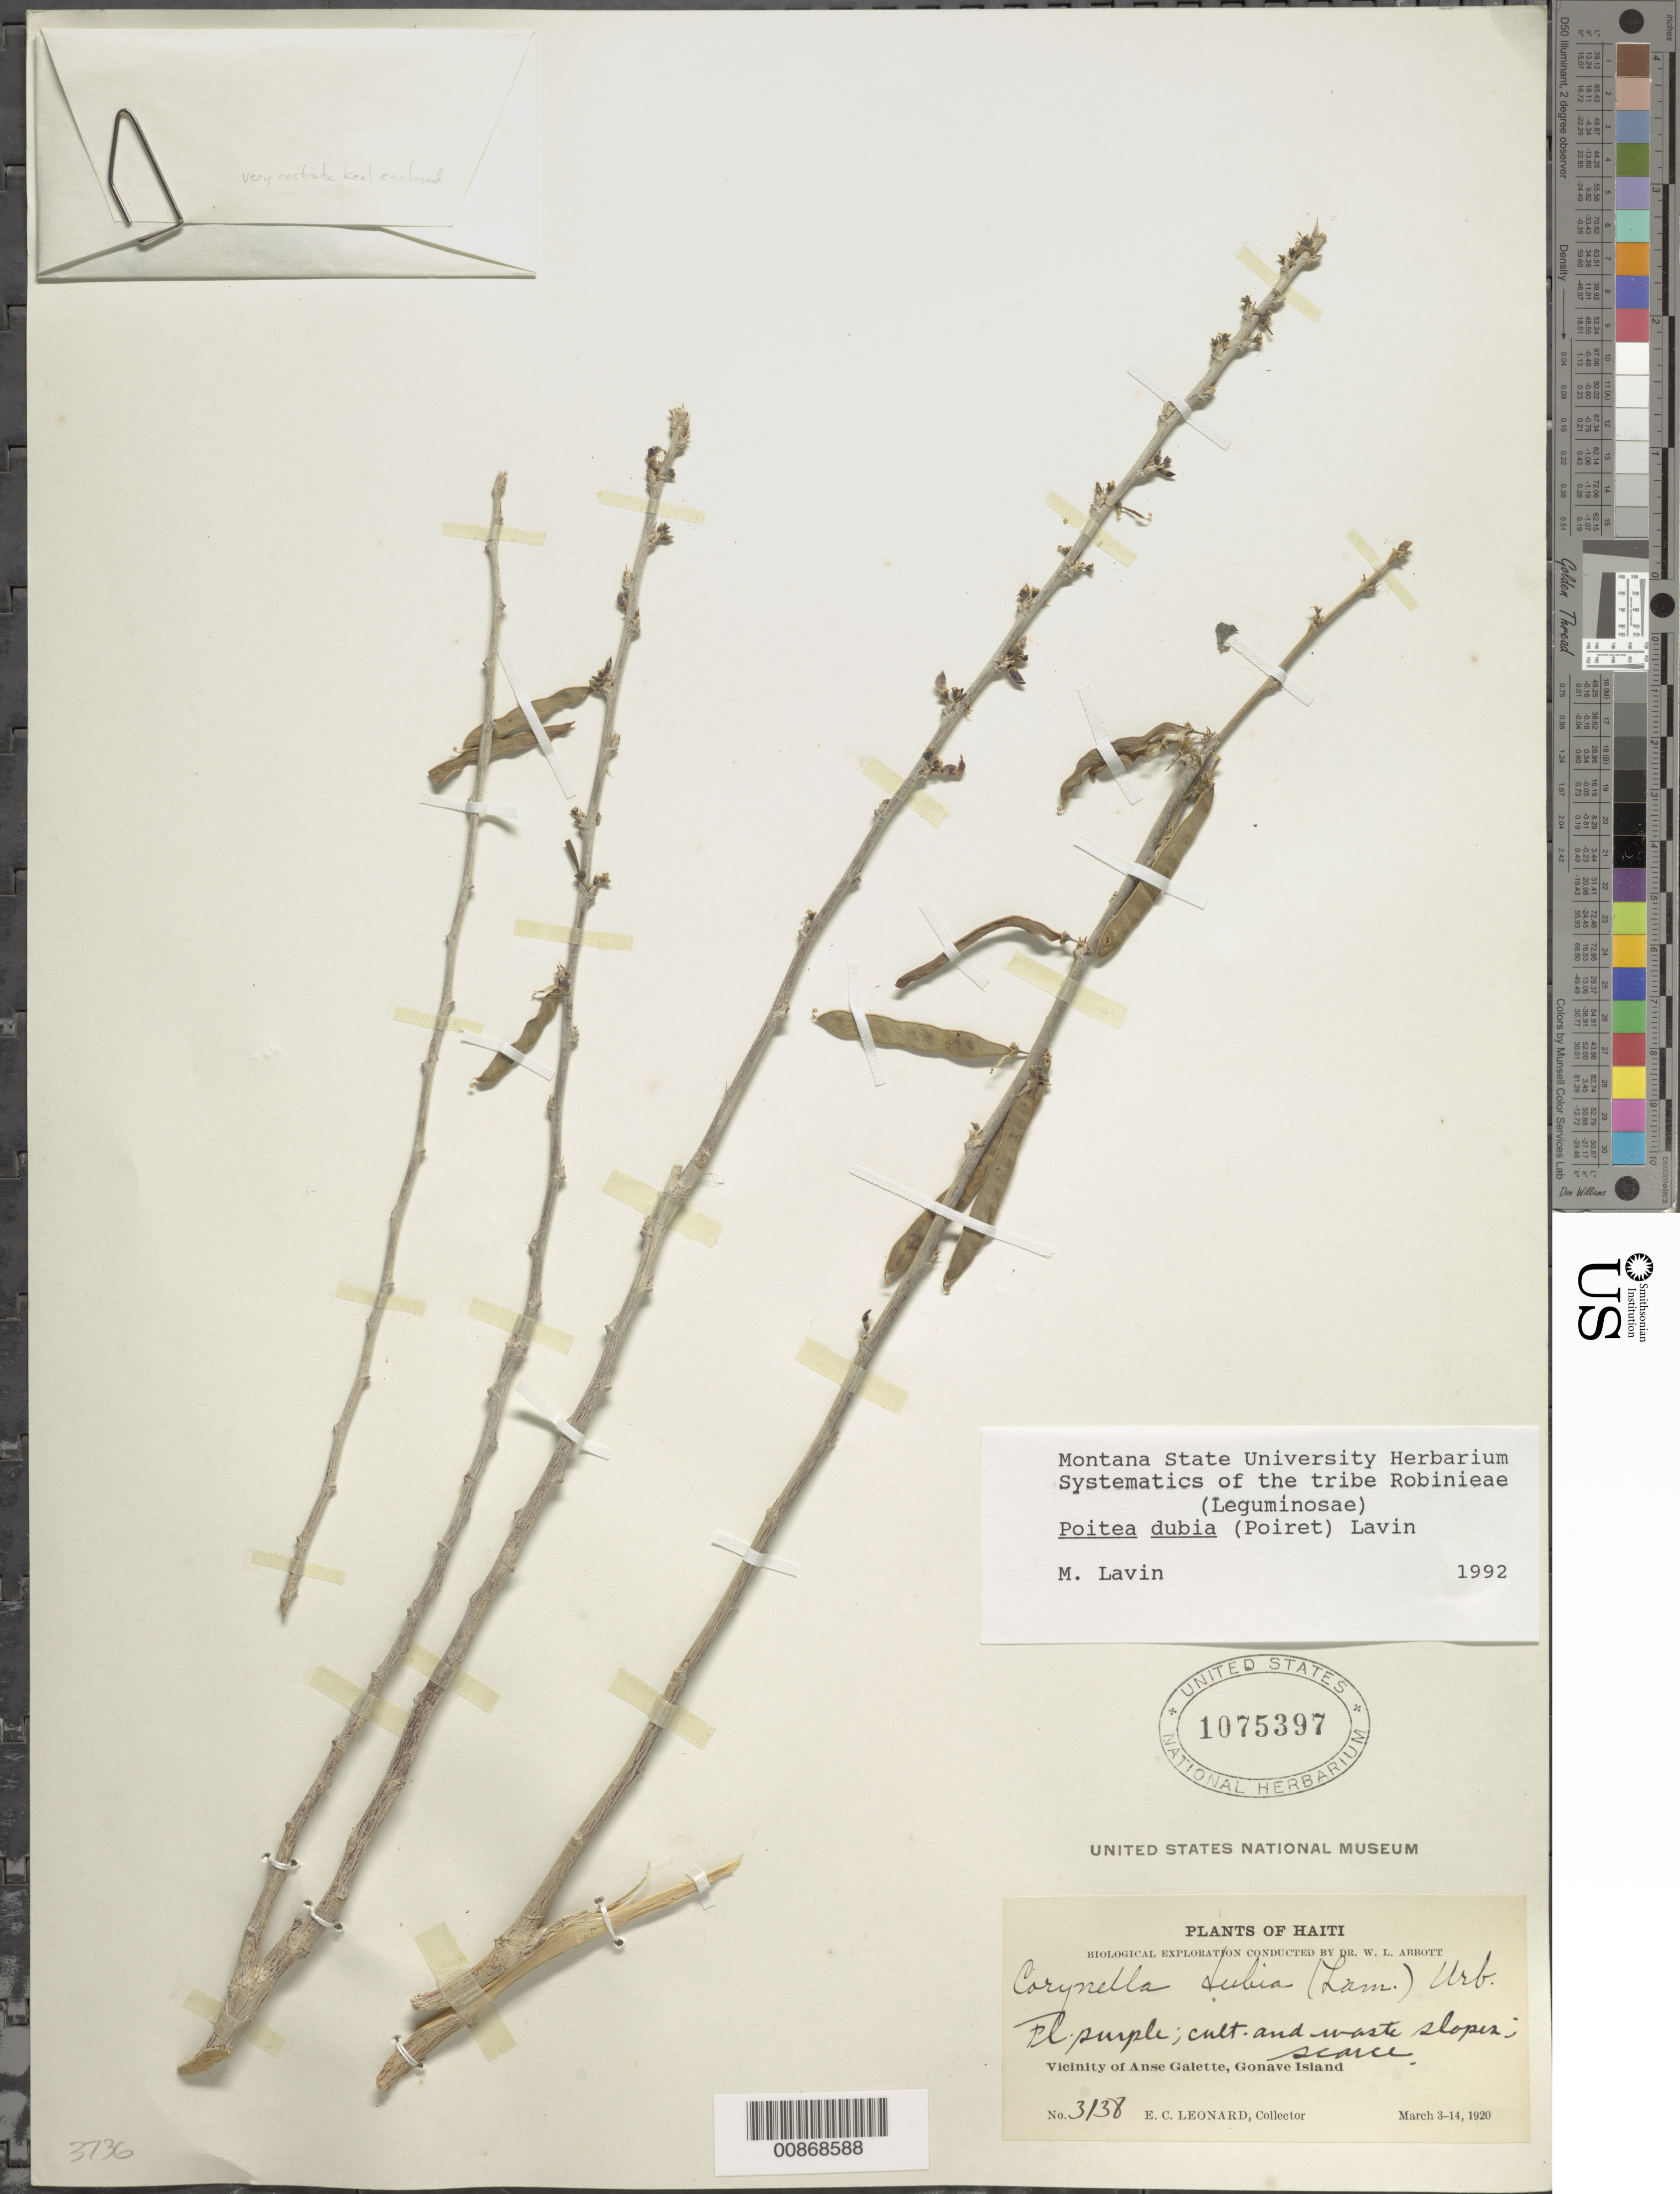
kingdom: Plantae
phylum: Tracheophyta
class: Magnoliopsida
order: Fabales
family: Fabaceae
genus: Poitea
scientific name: Poitea dubia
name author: (Poir.) Lavin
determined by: Lavin, M.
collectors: E. C. Leonard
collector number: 3138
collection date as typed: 03 Mar 1920 to 14 Mar 1920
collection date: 1920-03-03/1920-03-14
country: Haiti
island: Île de la Gonâve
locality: Vicinity of Anse Galette, Gonave Island.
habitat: Cultivated and waste slopes.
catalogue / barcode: US 1075307